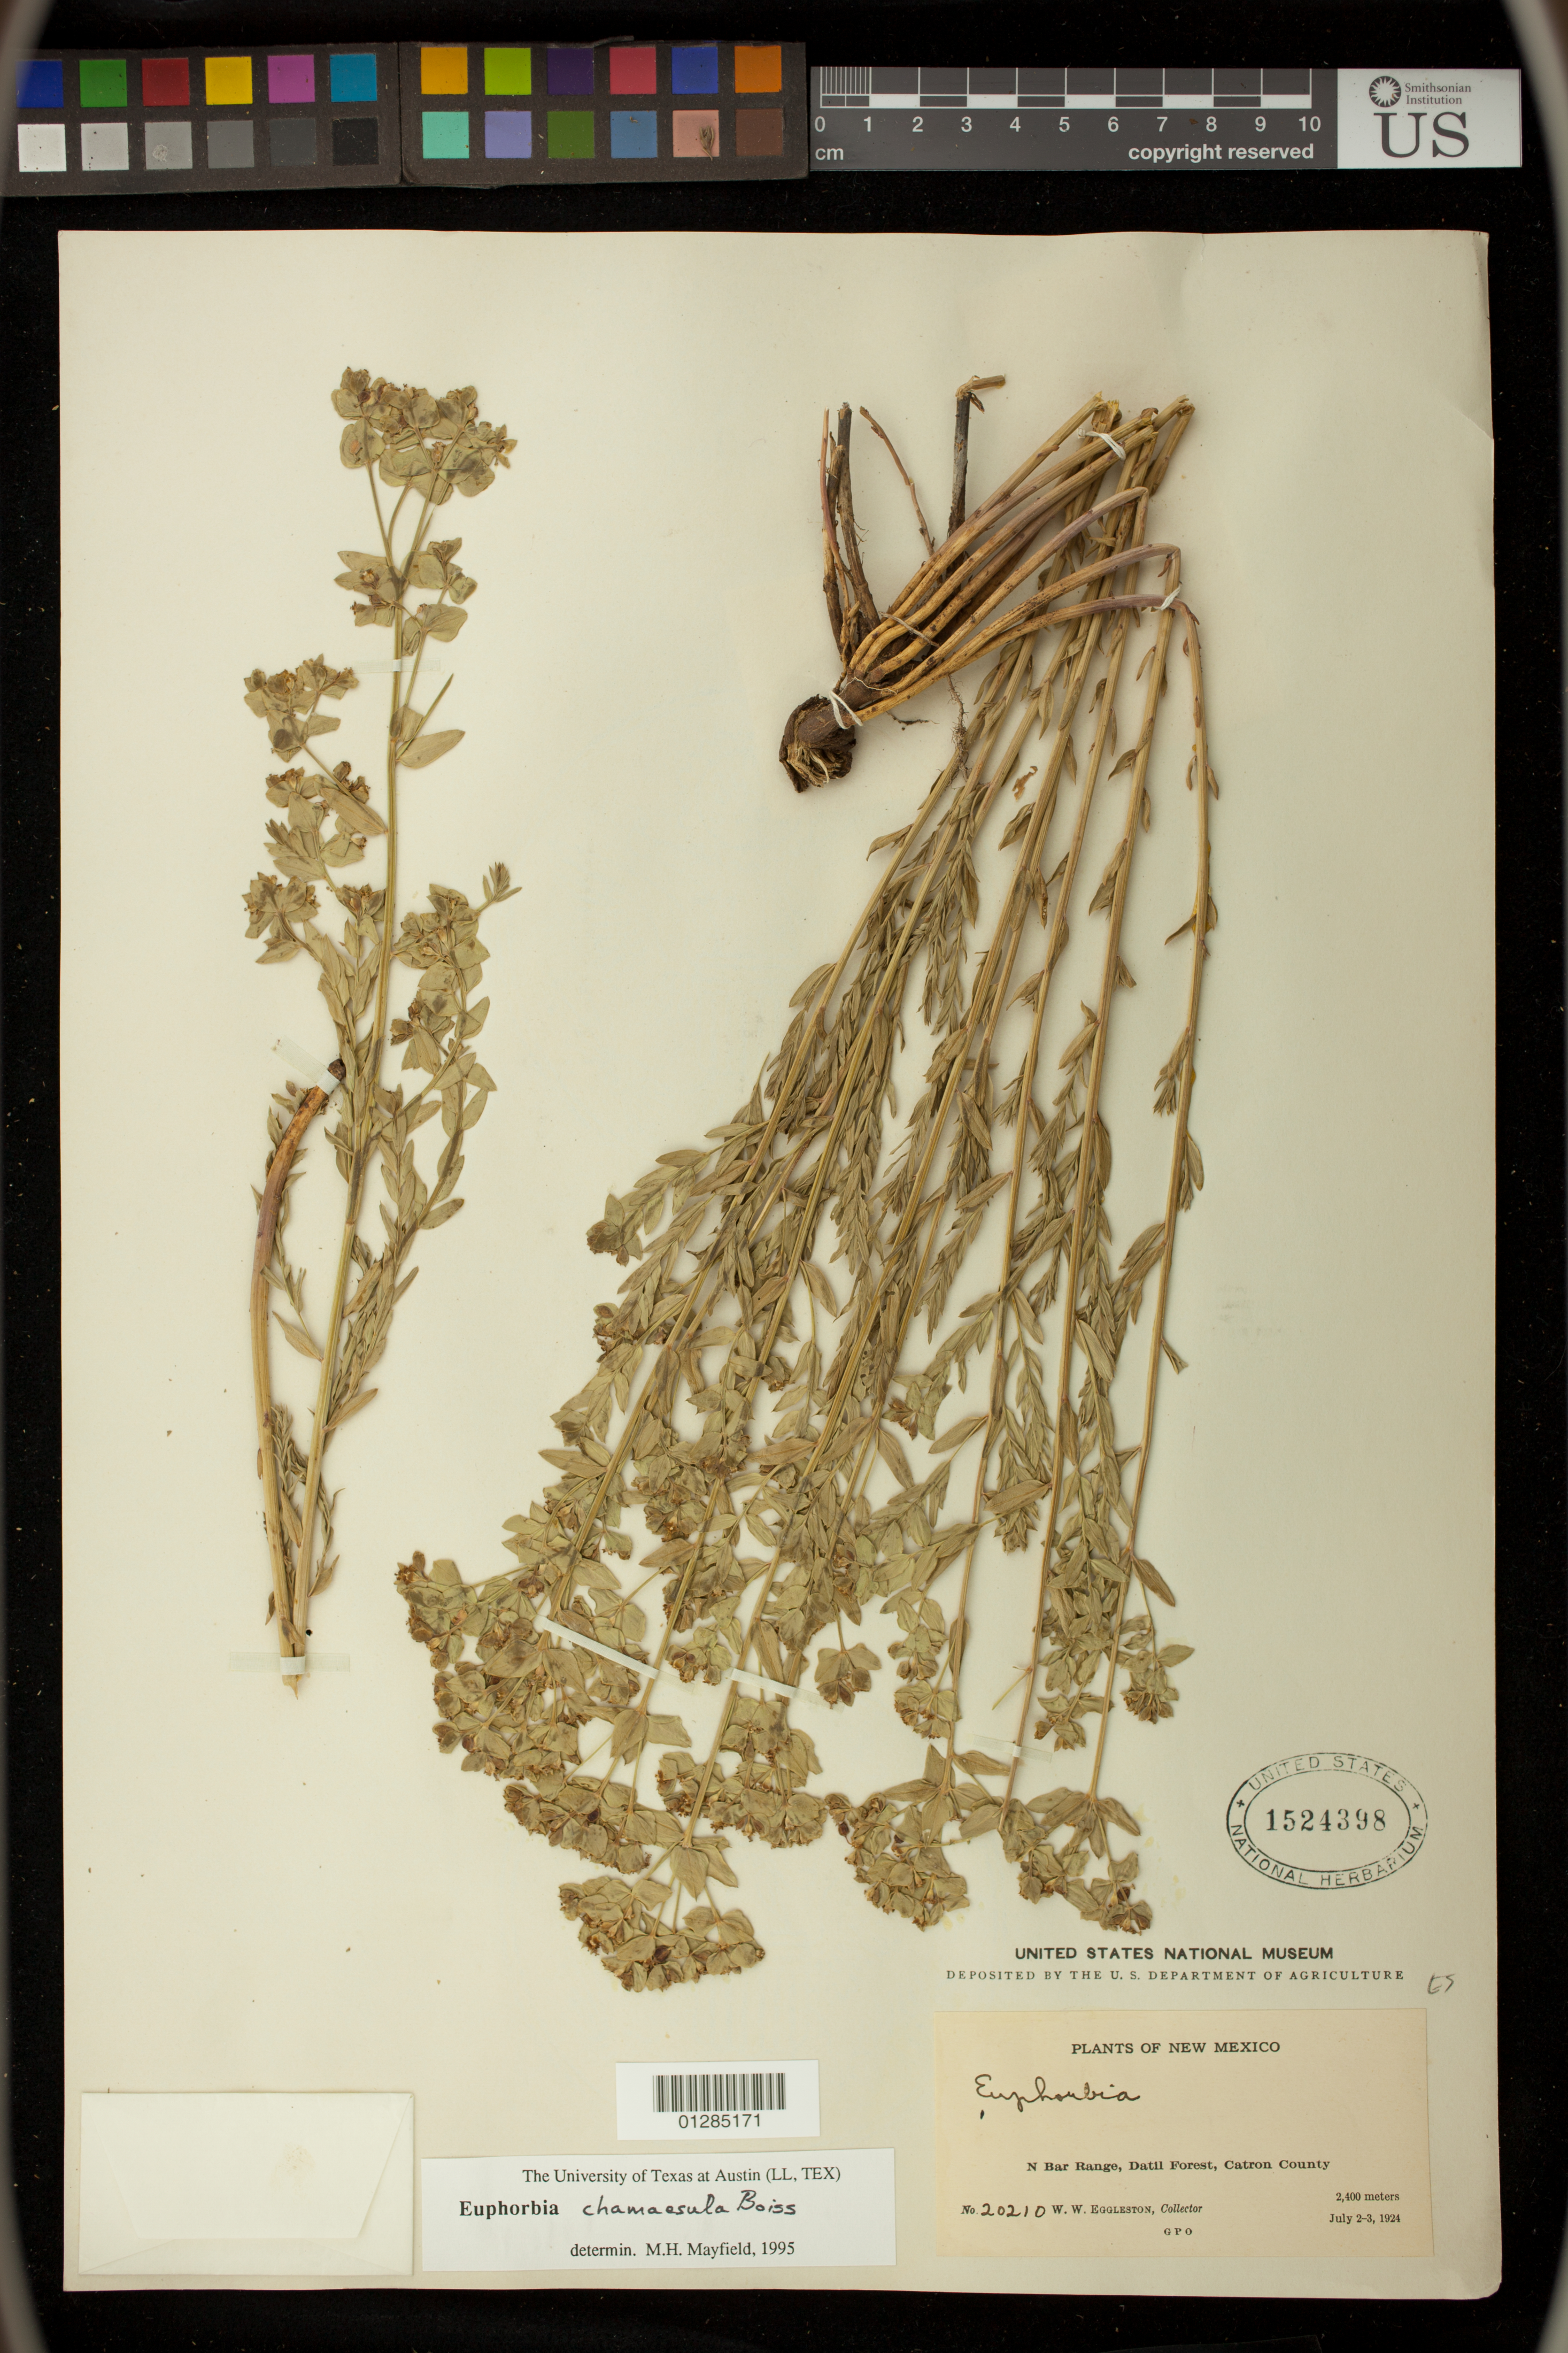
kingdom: Plantae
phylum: Tracheophyta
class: Magnoliopsida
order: Malpighiales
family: Euphorbiaceae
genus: Euphorbia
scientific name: Euphorbia chamaesula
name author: Boiss.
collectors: W. W. Eggleston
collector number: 20210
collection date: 1924-07-02/1924-07-03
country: United States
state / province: New Mexico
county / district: Catron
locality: N Bar Range, Datil Forest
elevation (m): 2400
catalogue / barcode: US 1524398